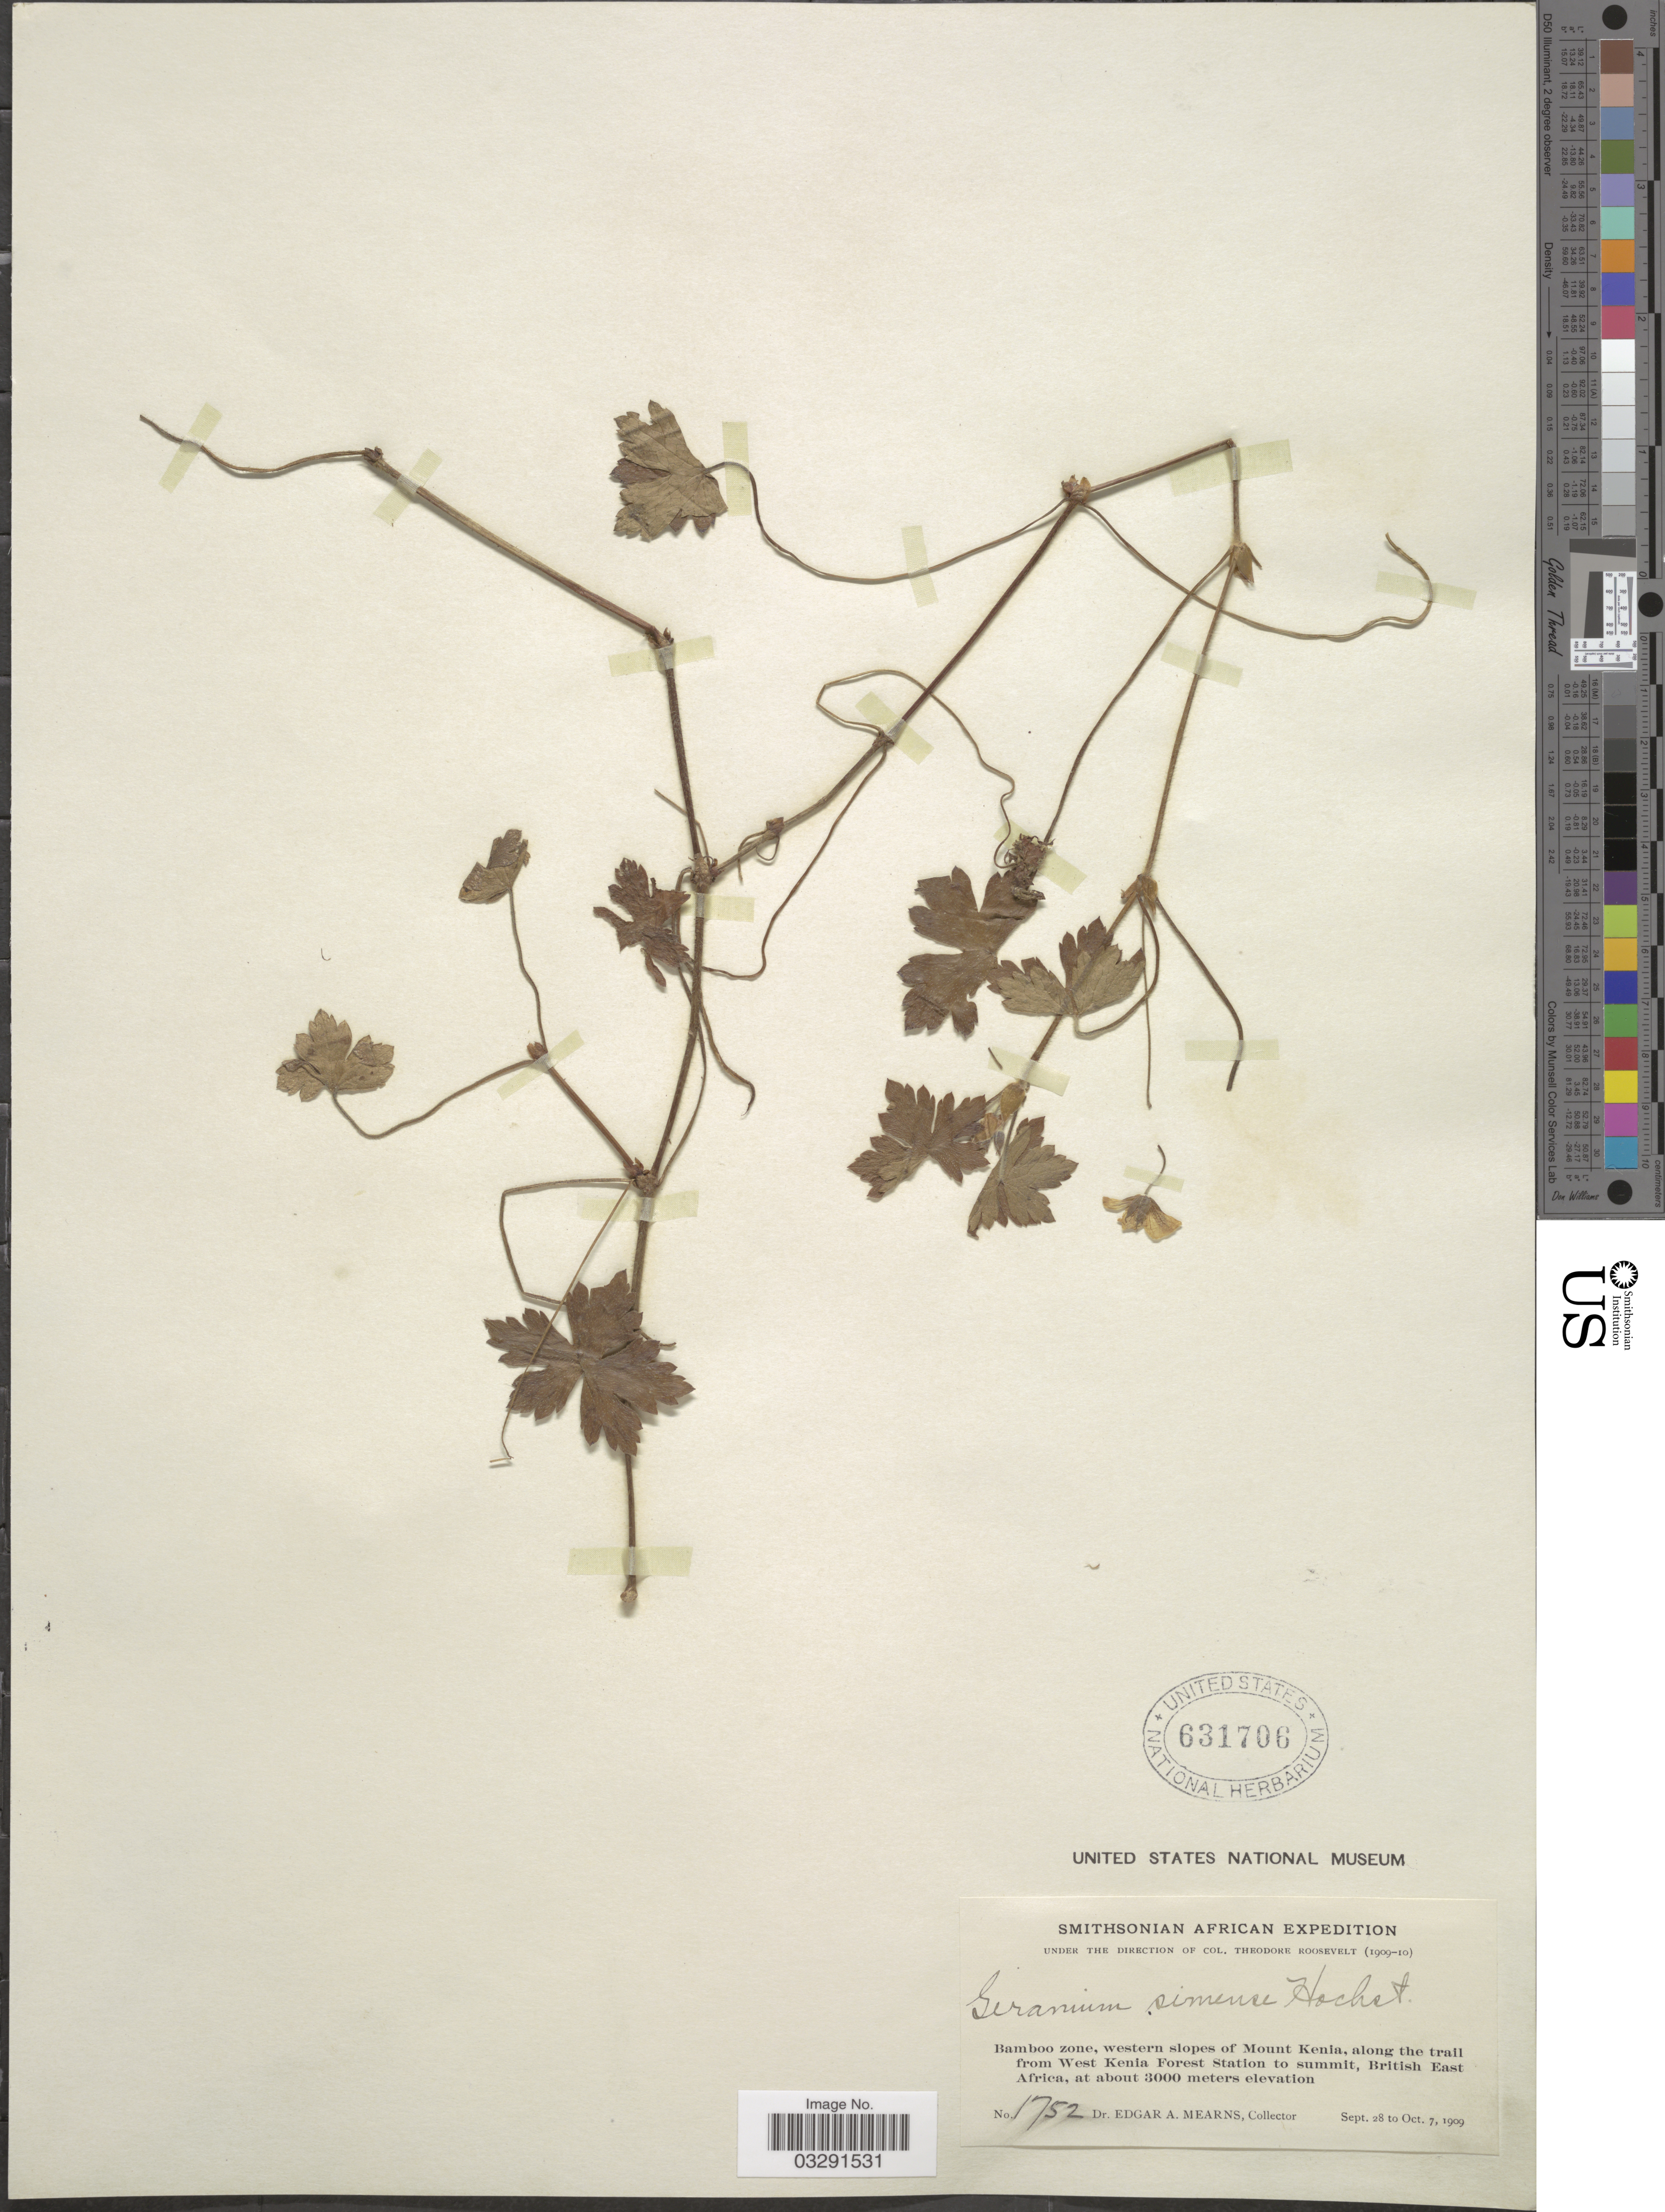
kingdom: Plantae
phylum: Tracheophyta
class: Magnoliopsida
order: Geraniales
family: Geraniaceae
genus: Geranium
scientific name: Geranium arabicum subsp. arabicum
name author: Forssk.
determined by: Aedo, C.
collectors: E. A. Mearns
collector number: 1752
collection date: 1909-09-28/1909-10-07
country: Kenya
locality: Bamboo zone, western slopes of Mount Kenia, along the trail from West Kenia Forest Station to summit, British East Africa.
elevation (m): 3000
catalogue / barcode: US 631706